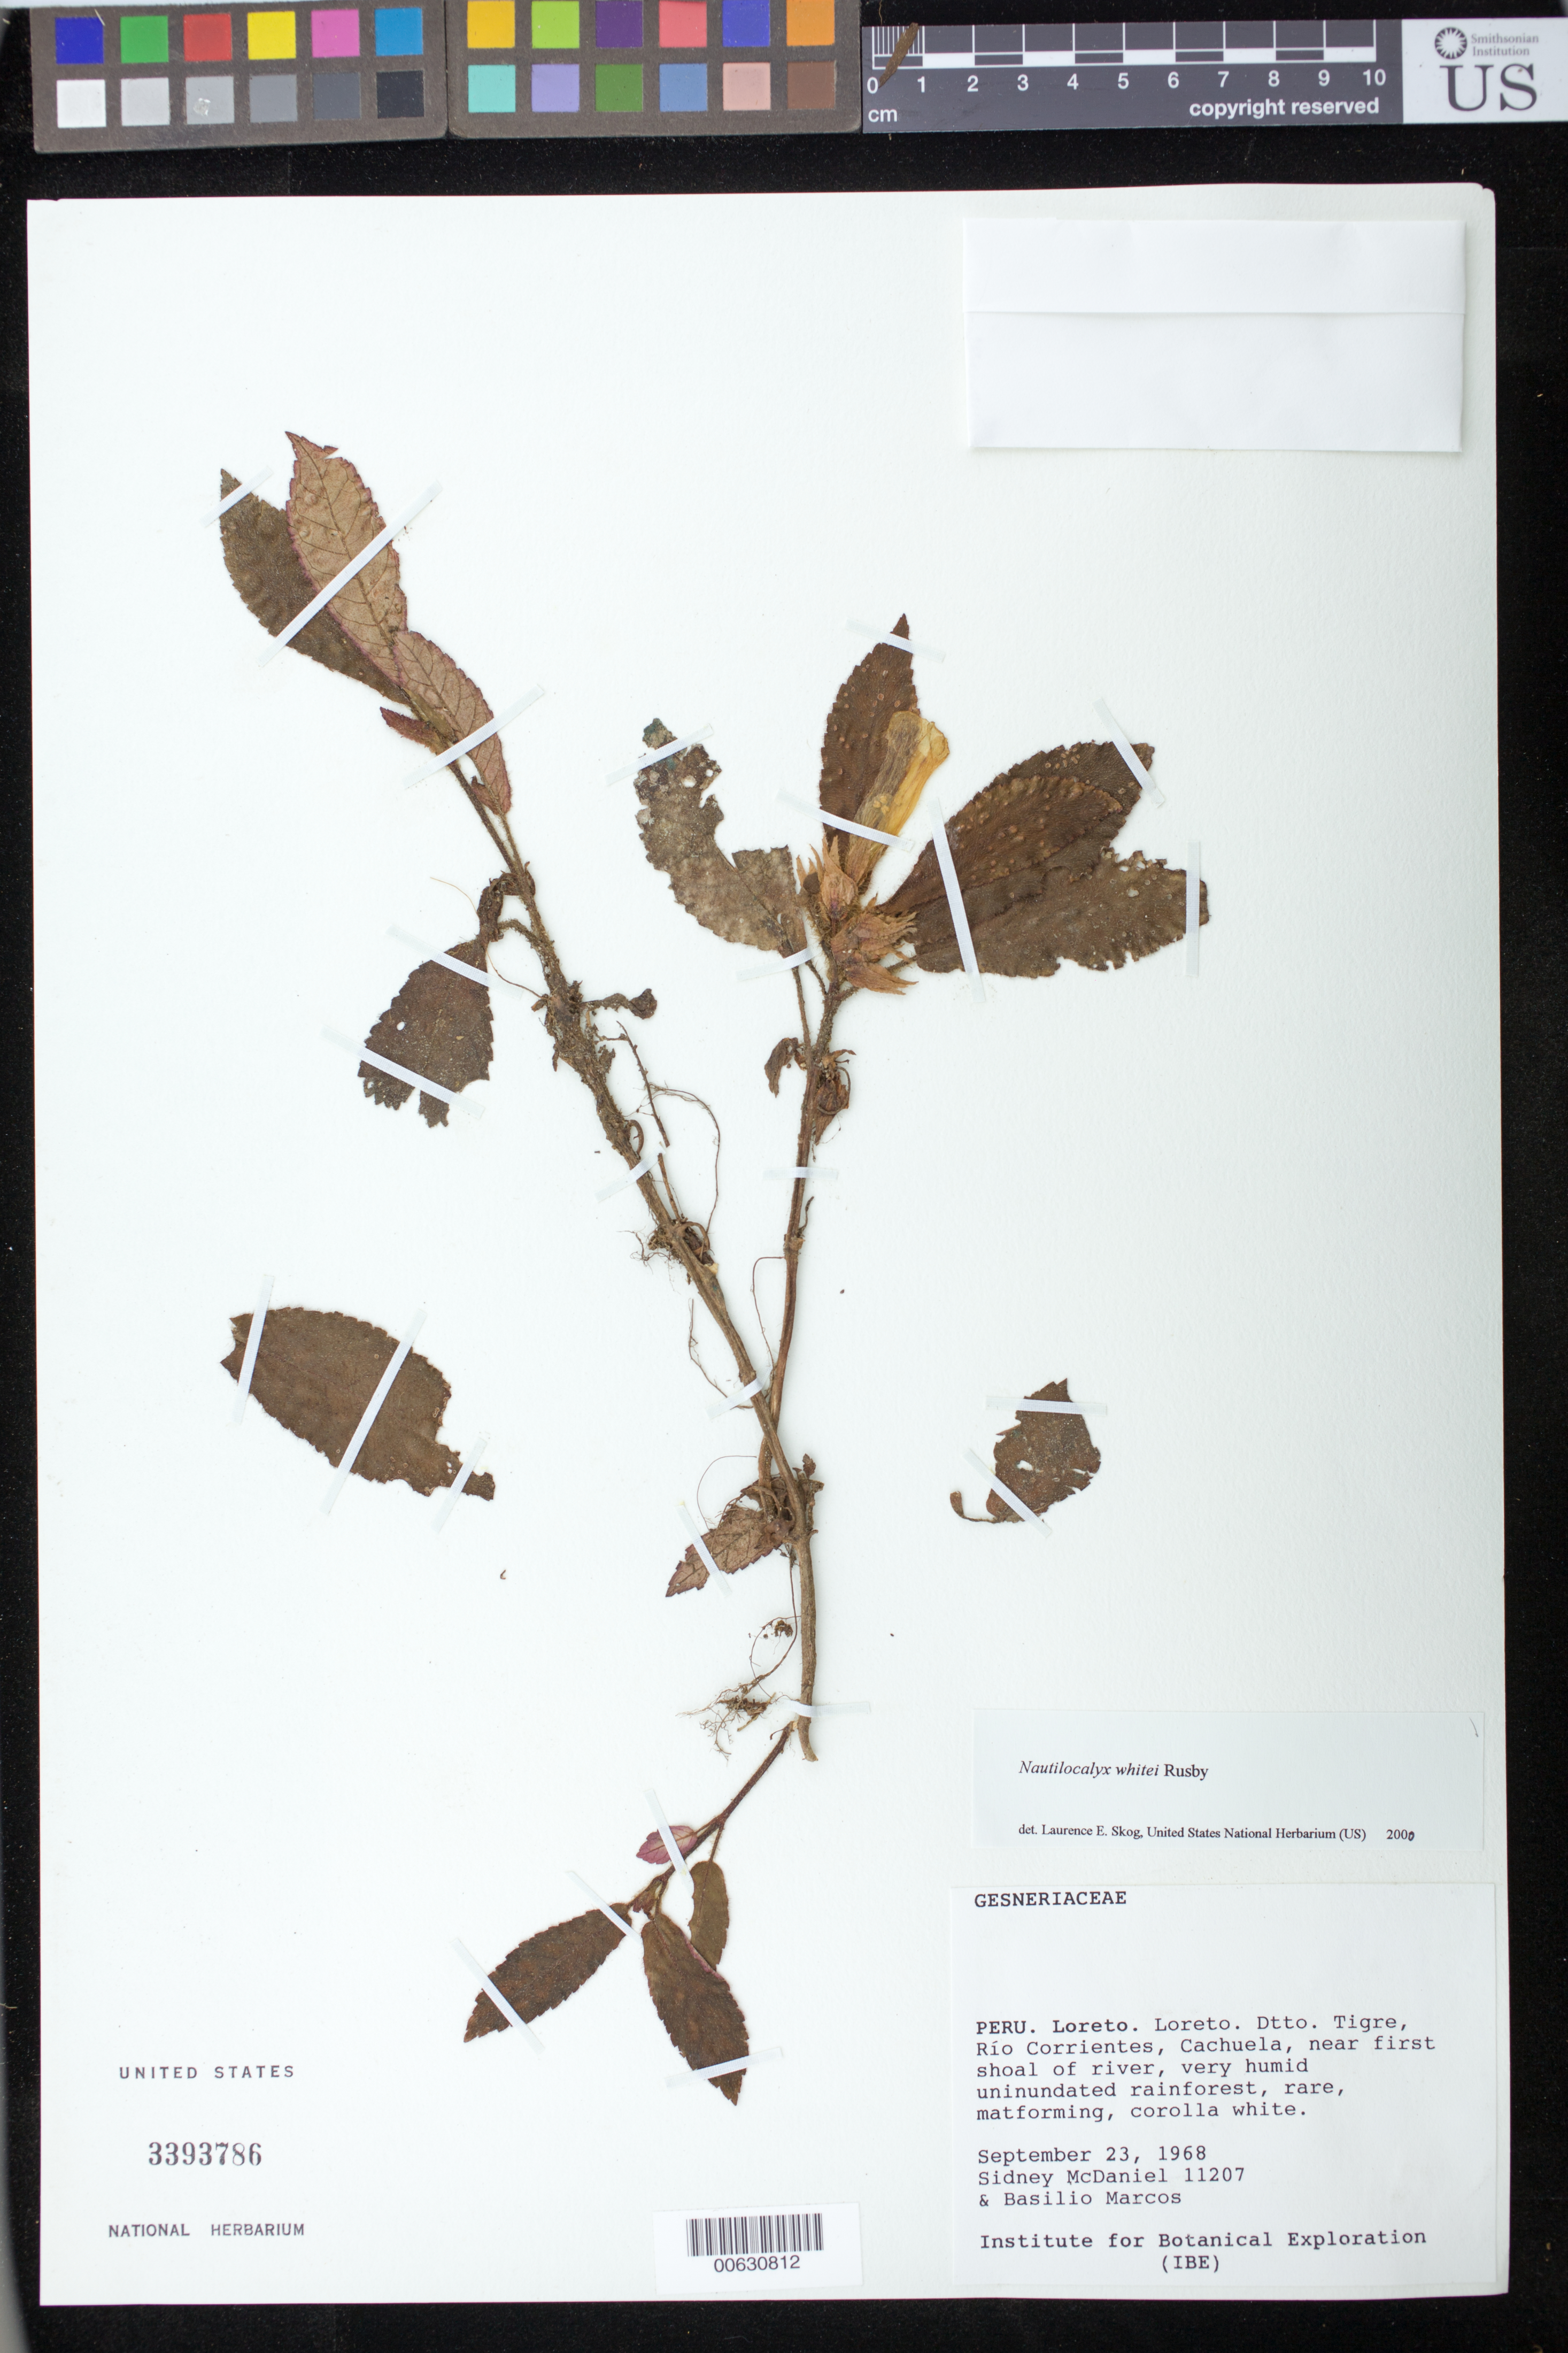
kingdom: Plantae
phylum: Tracheophyta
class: Magnoliopsida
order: Lamiales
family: Gesneriaceae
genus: Nautilocalyx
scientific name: Nautilocalyx whitei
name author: Rusby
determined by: Skog, Laurence E.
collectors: S. McDaniel & B. Marcos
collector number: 11207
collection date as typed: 23 Sep 1968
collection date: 1968-09-23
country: Peru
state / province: Loreto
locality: Loreto, Dtto. Tigre, Río Corrientes, Cachuela, near first shoal of river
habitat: Very humid uninundated rainforest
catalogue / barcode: US 3393786